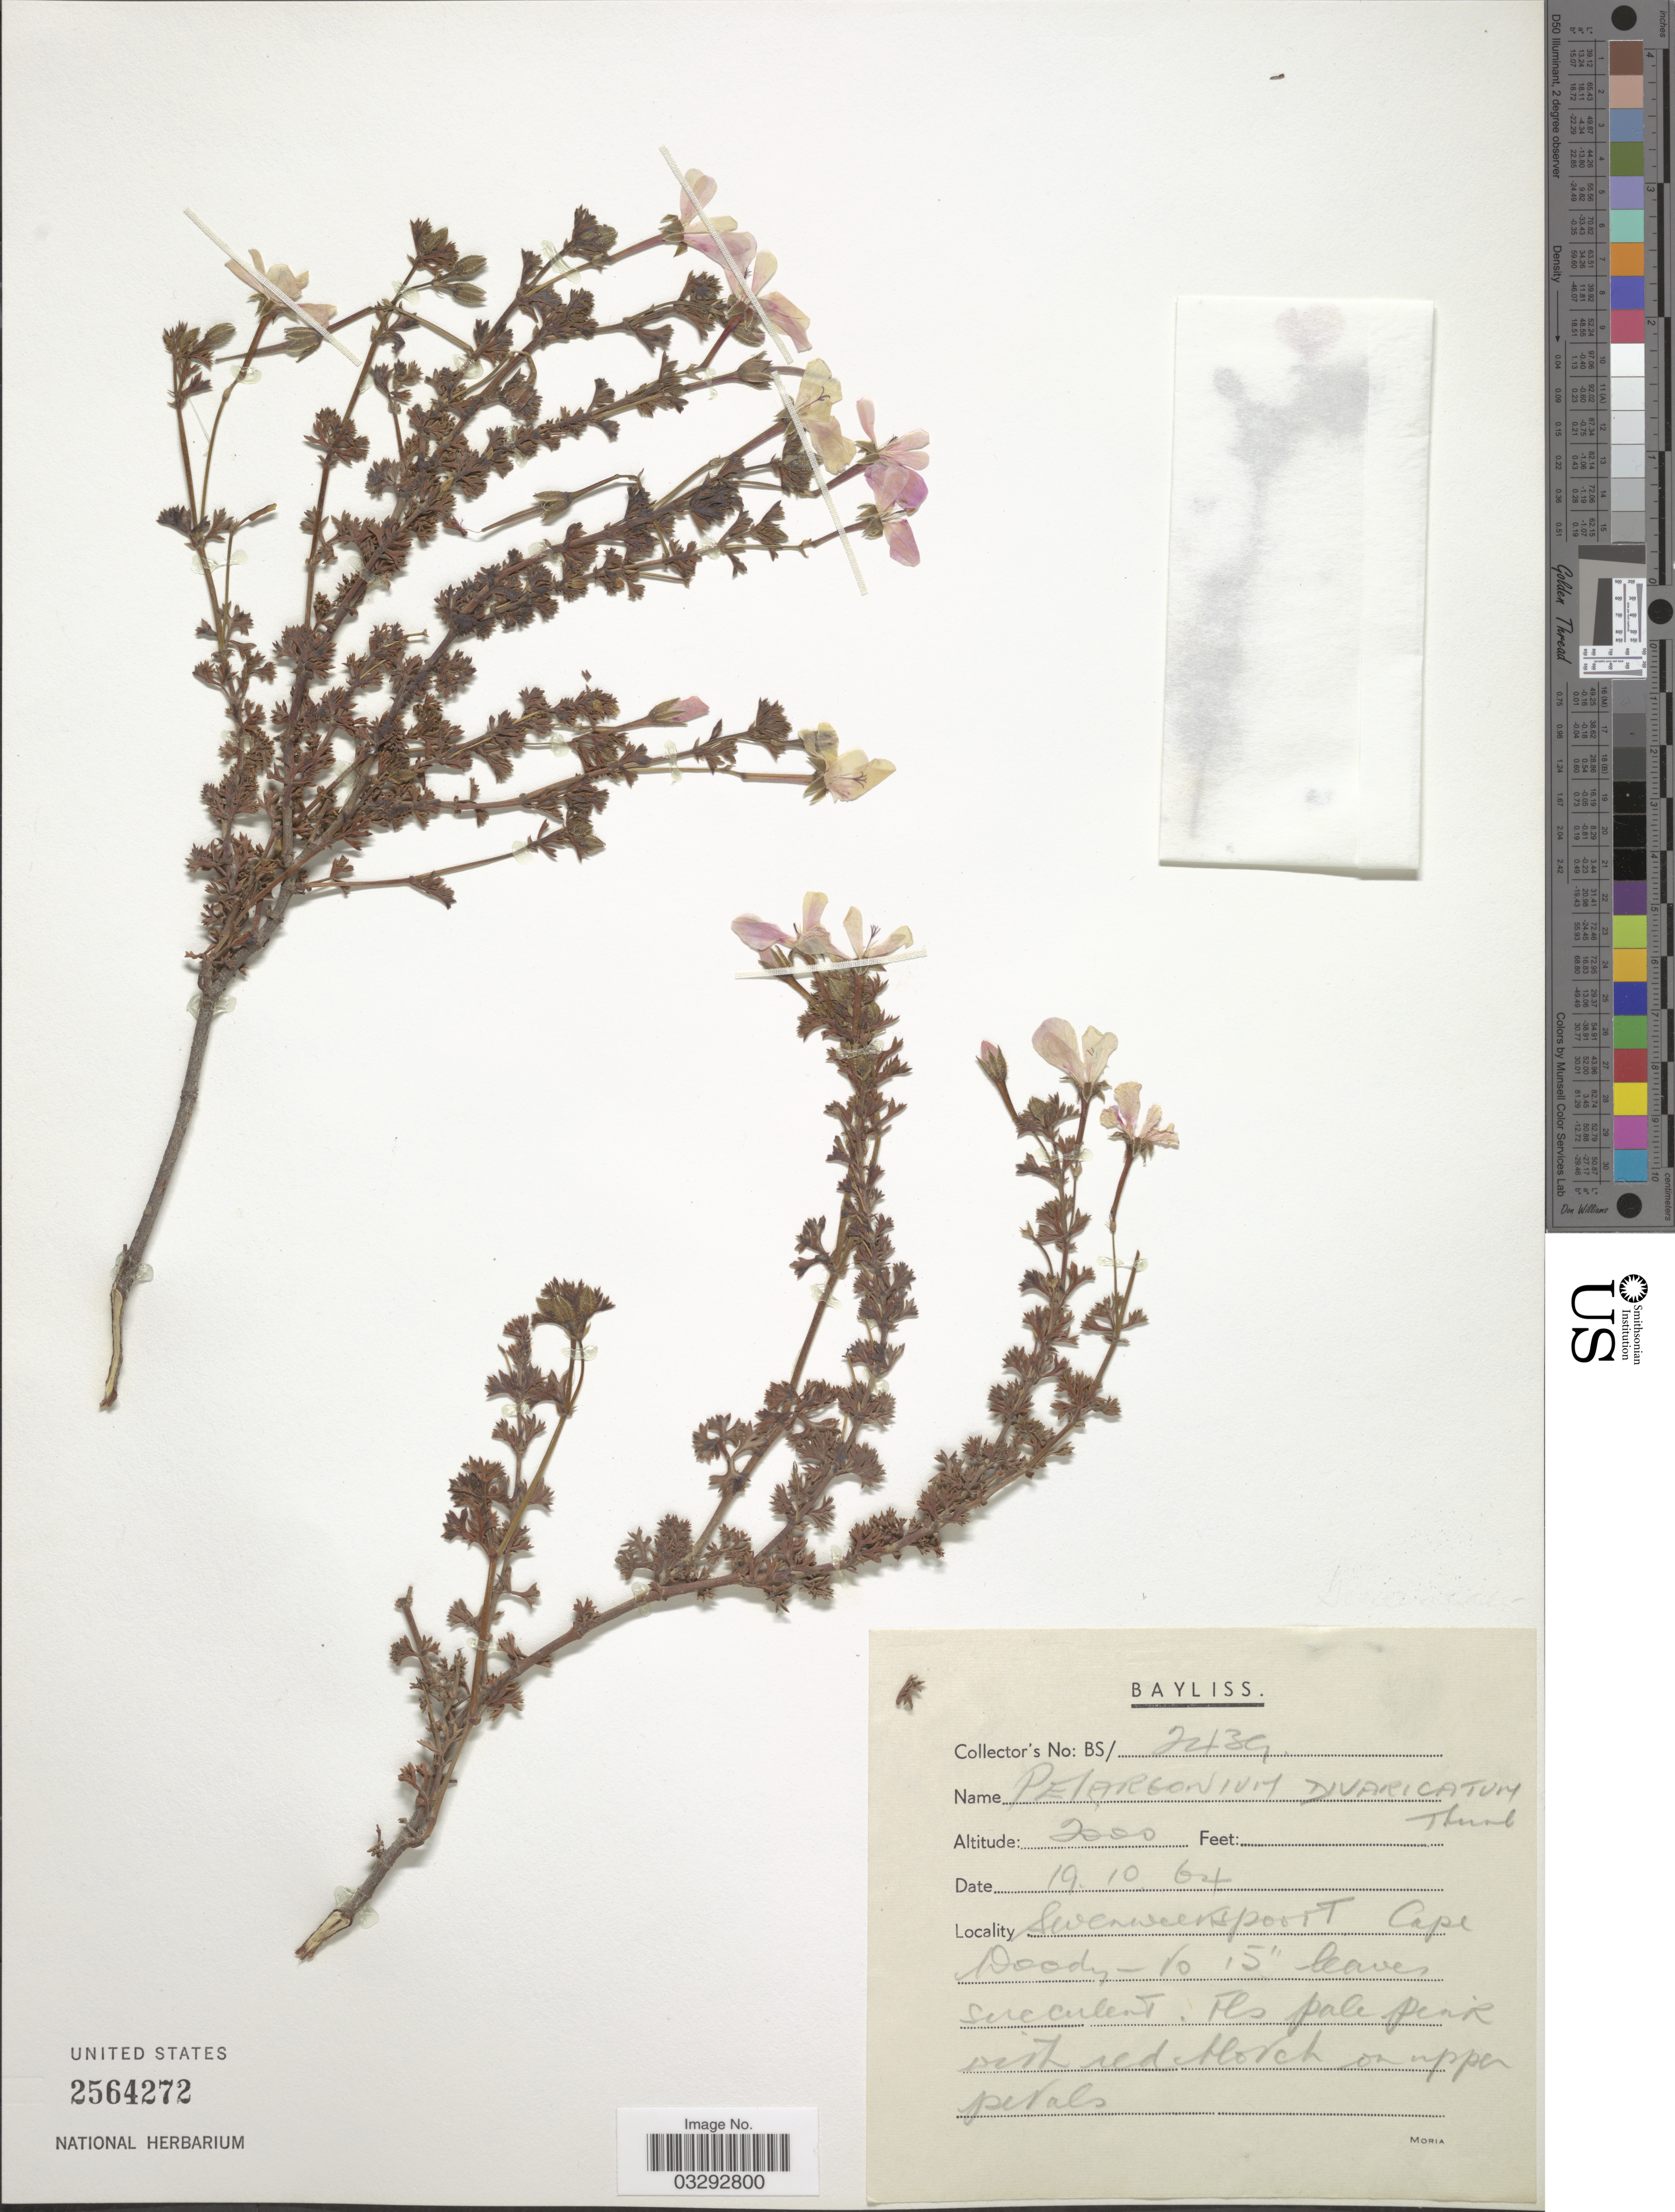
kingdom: Plantae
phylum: Tracheophyta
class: Magnoliopsida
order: Geraniales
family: Geraniaceae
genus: Pelargonium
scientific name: Pelargonium divaricatum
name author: DC.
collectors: Bayliss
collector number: BS/2439*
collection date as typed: Transcribed d/m/y: 19/10/64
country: South Africa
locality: Sweweekspoort, Cape.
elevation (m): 610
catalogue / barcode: US 2564272